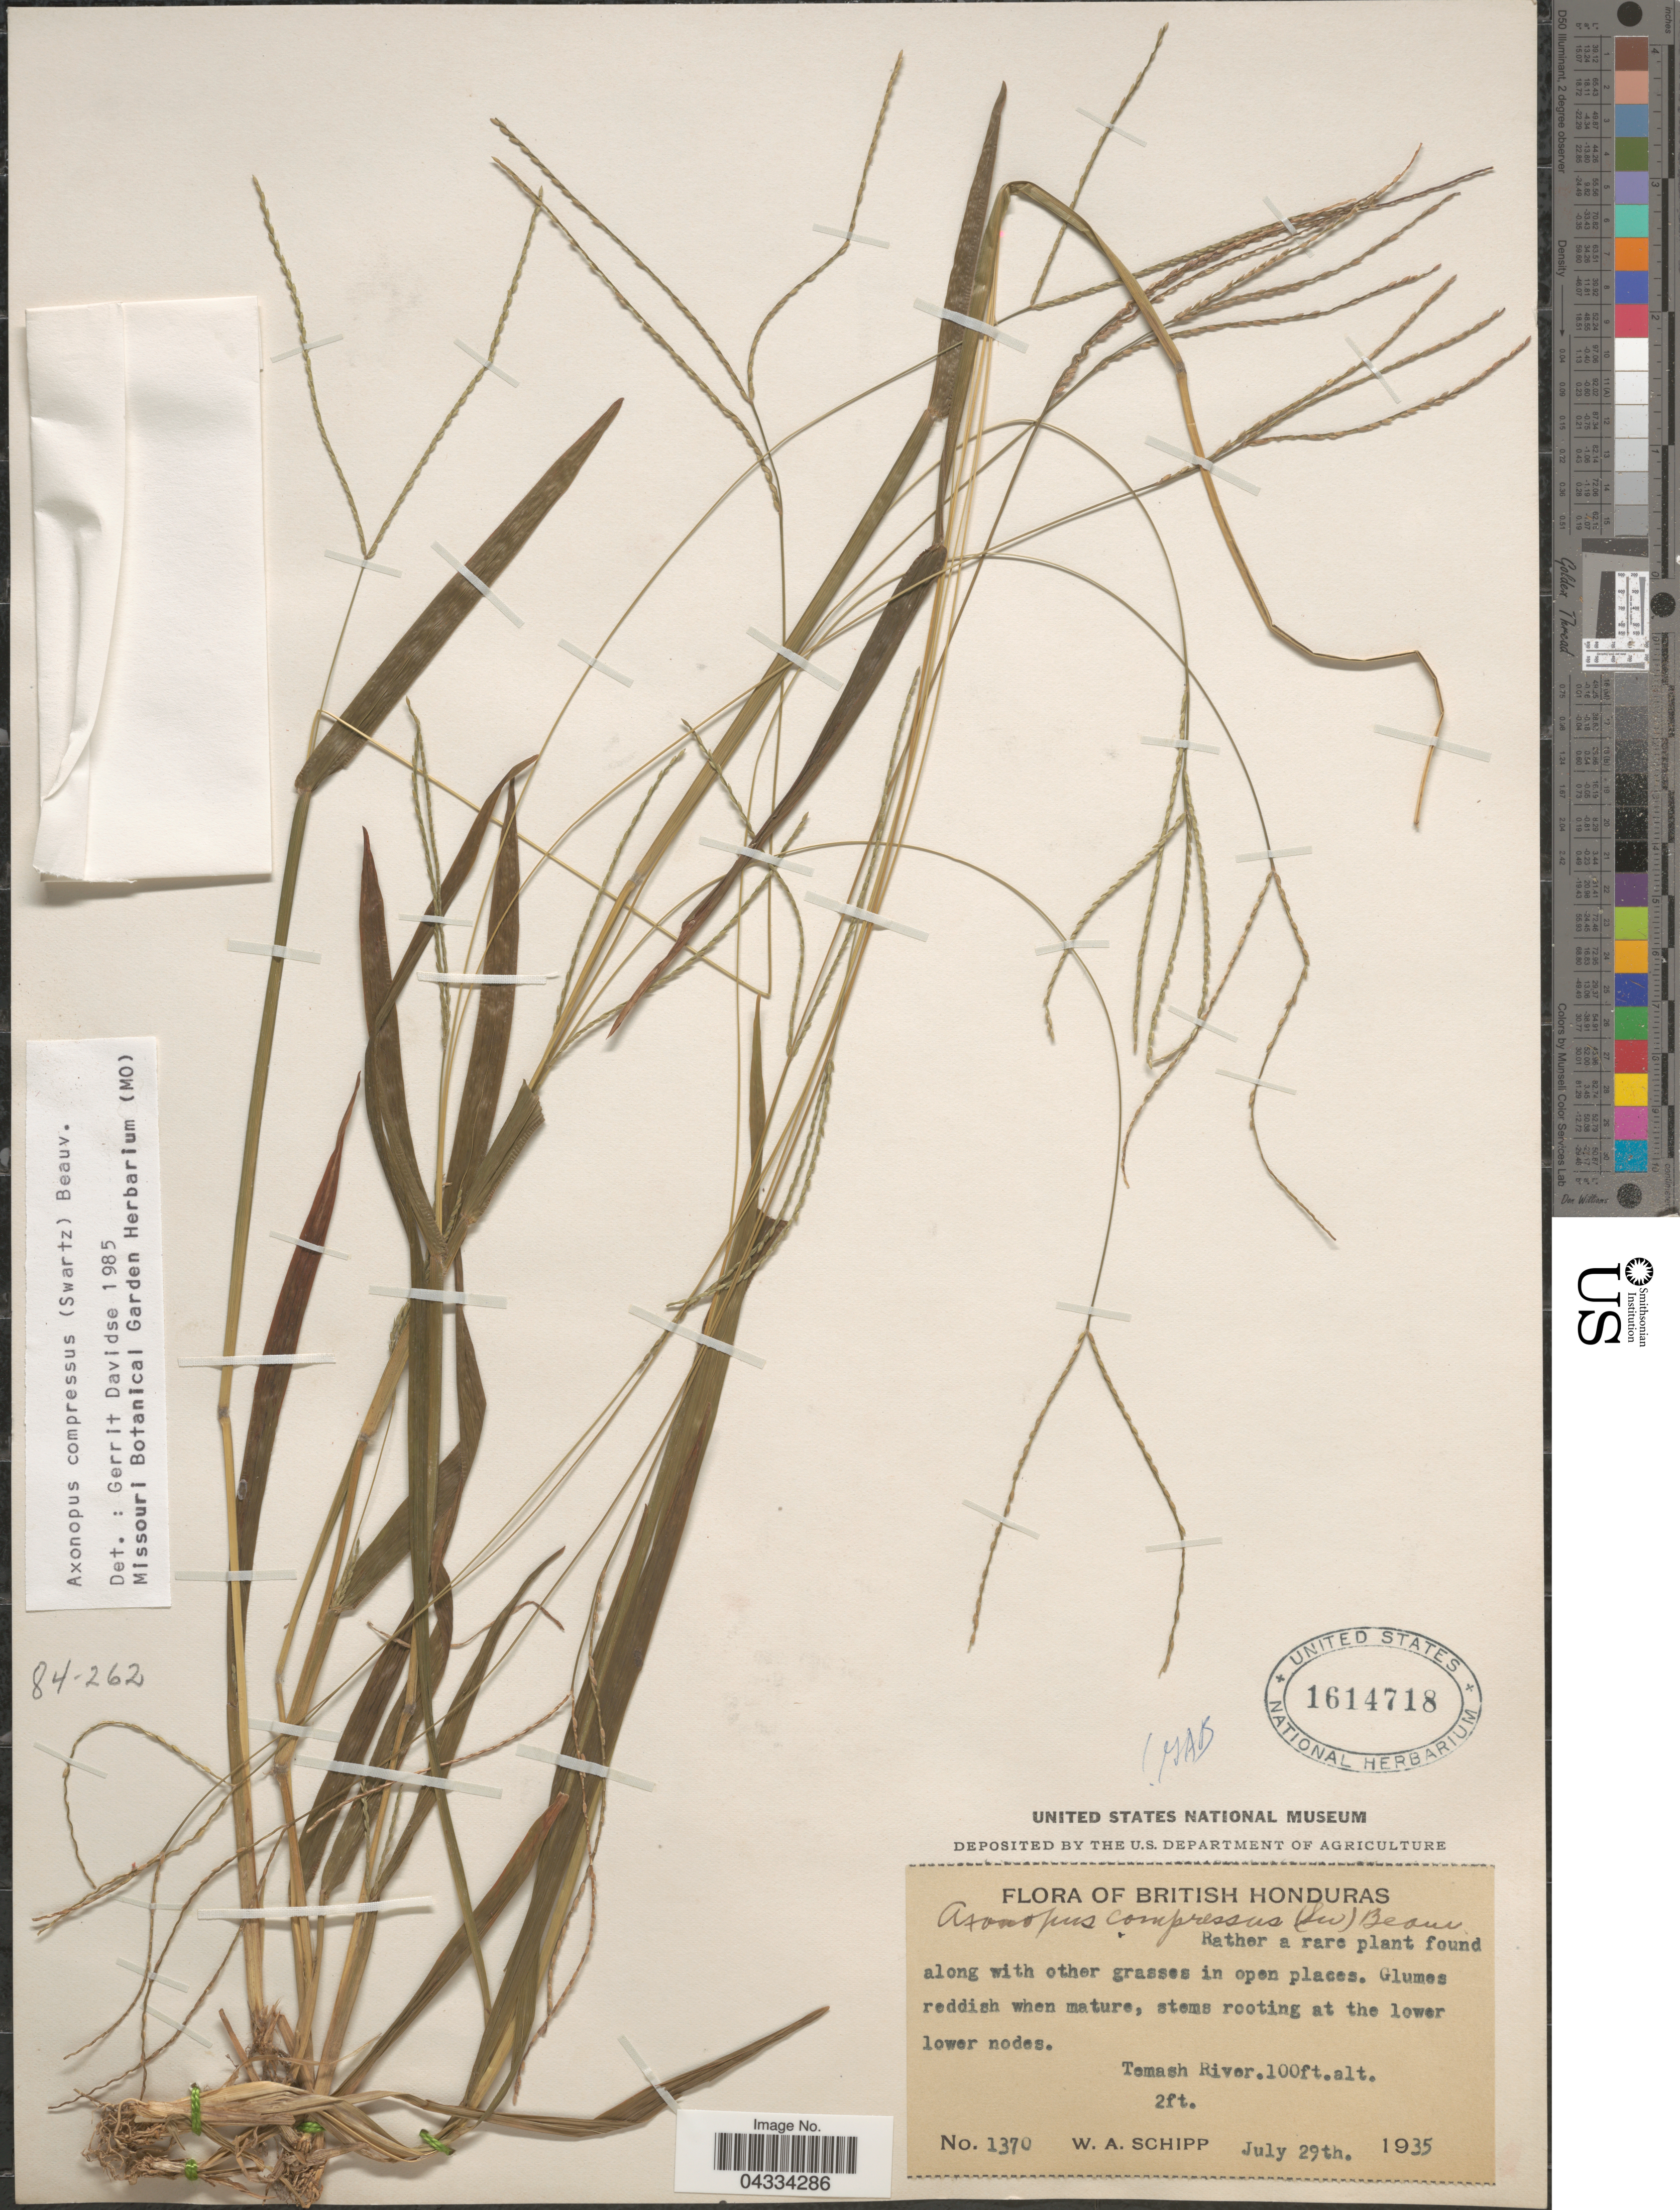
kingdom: Plantae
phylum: Tracheophyta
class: Liliopsida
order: Poales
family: Poaceae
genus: Axonopus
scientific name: Axonopus compressus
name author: (Sw.) P. Beauv.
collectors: W. Schipp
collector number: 1370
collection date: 1935-07-29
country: Belize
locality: British Honduras. Temash River.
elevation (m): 30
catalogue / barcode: US 1614718